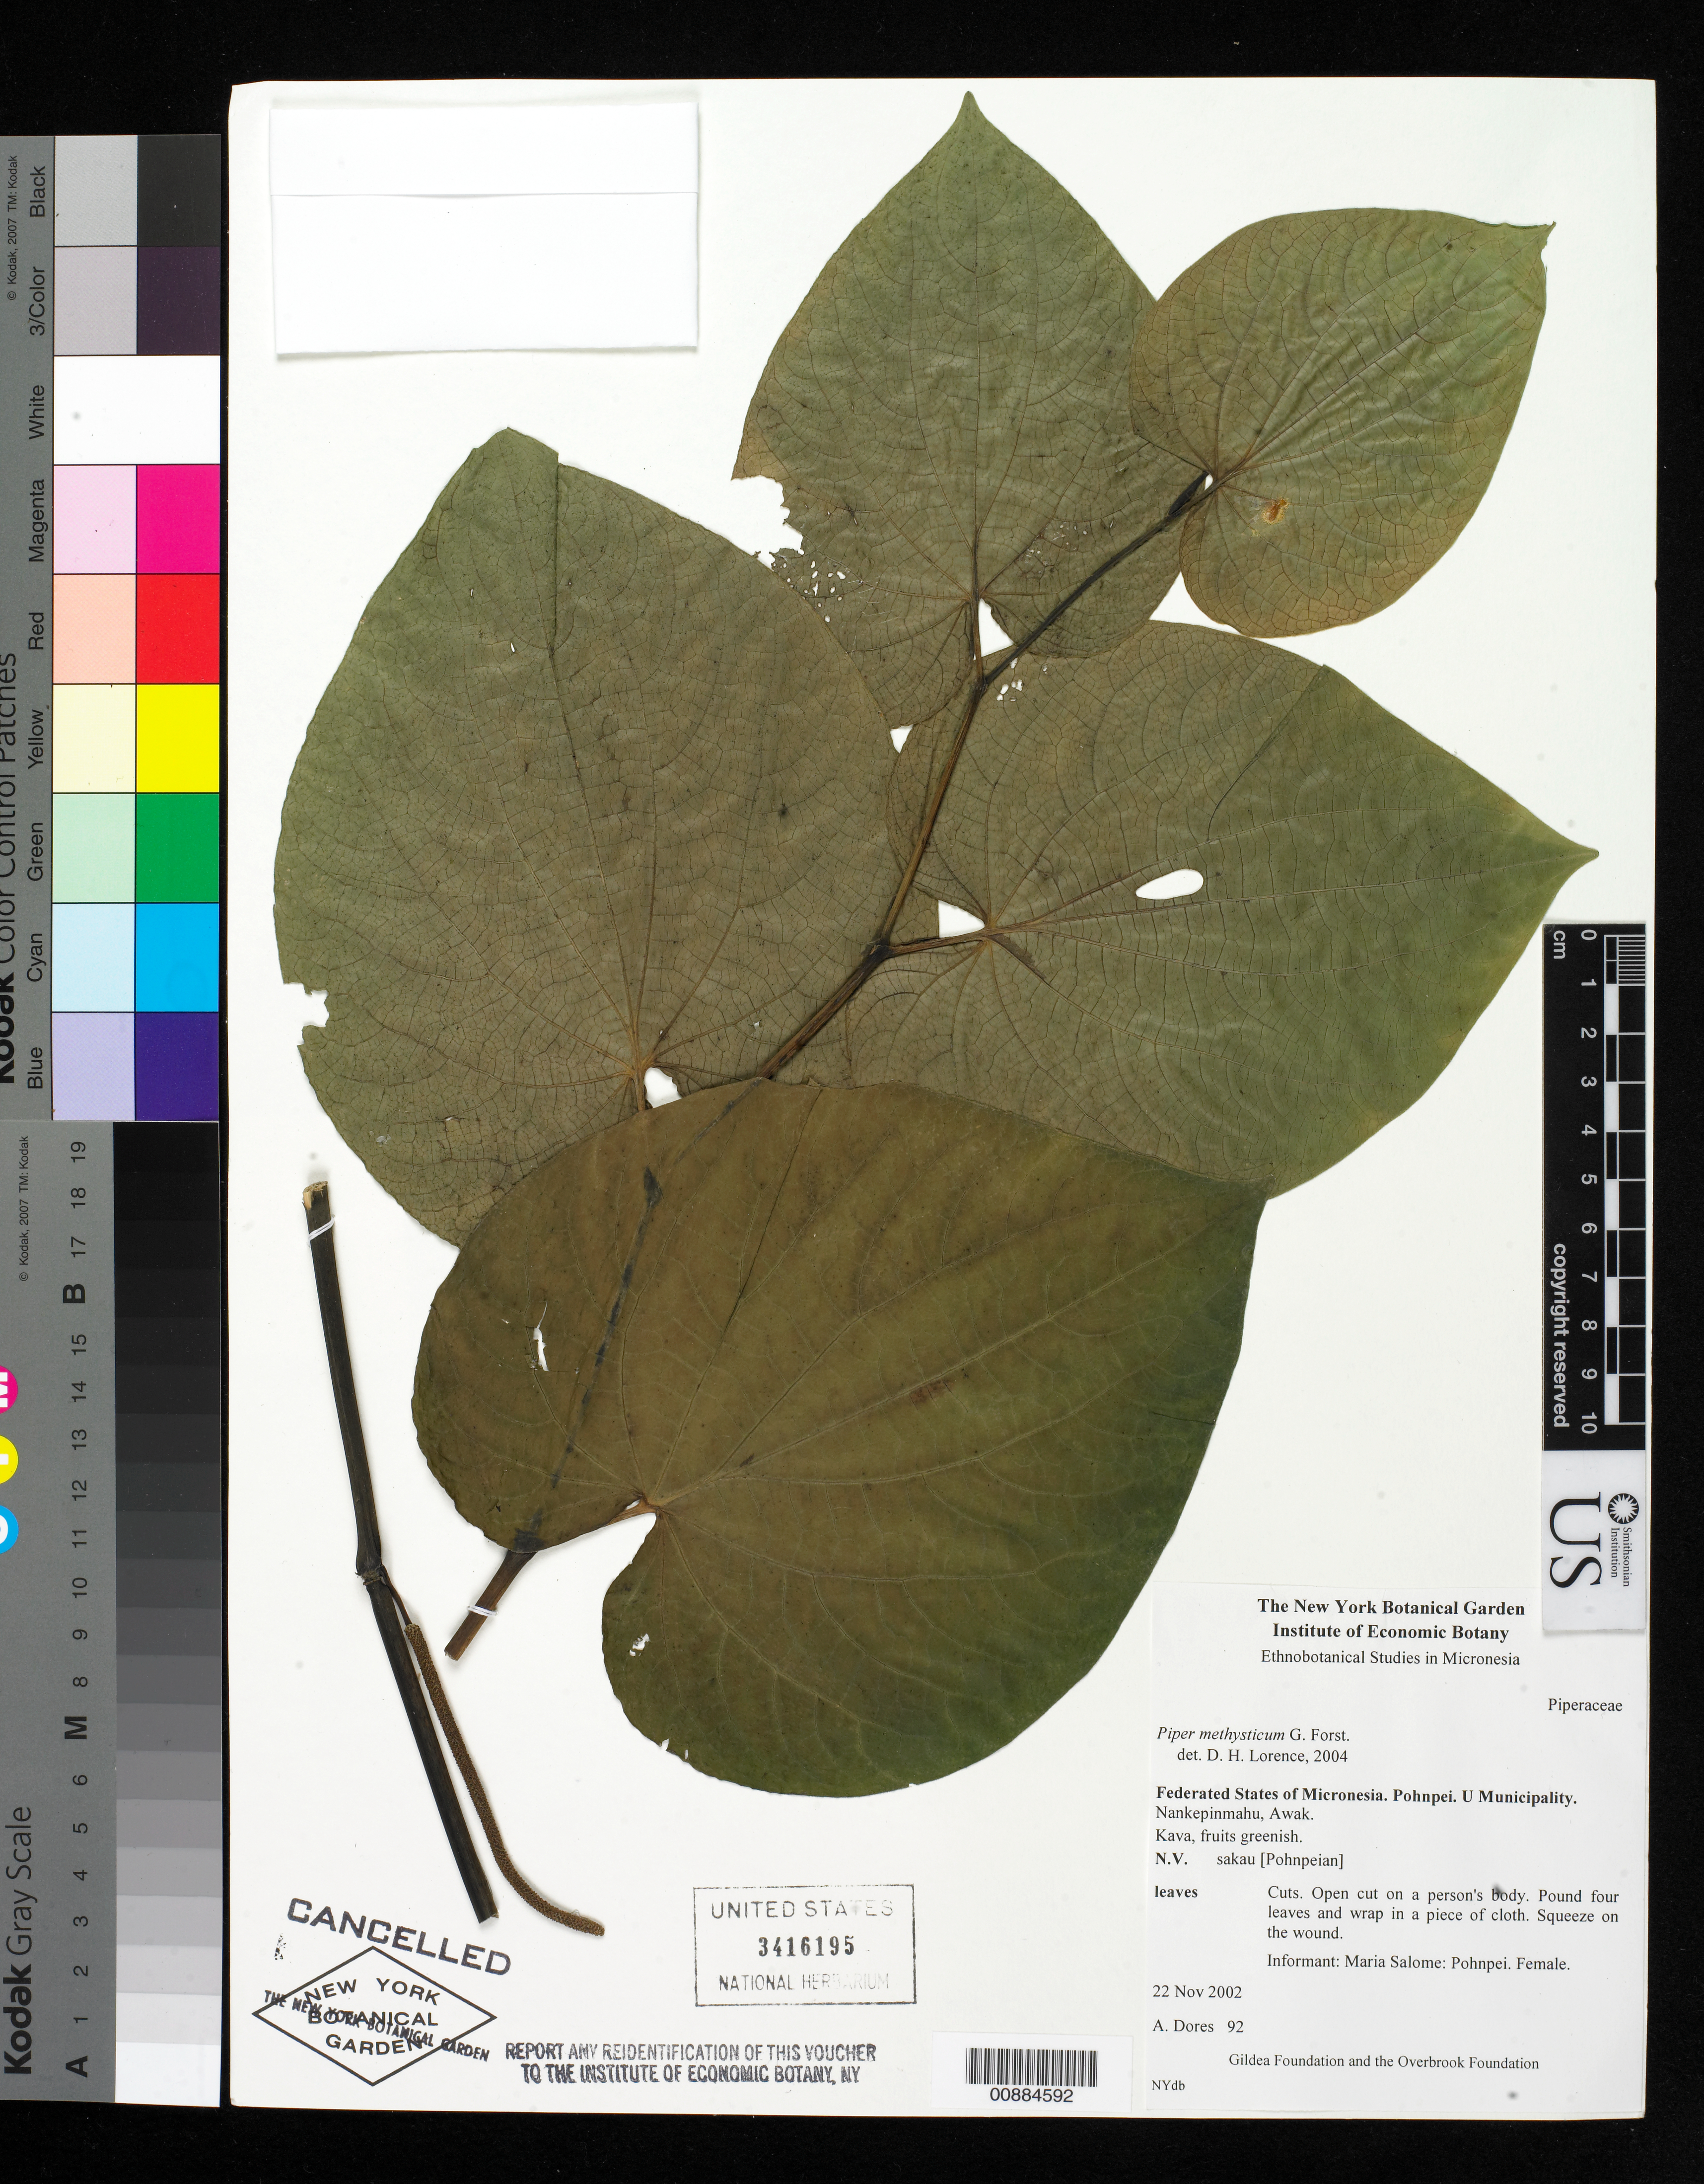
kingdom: Plantae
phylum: Tracheophyta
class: Magnoliopsida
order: Piperales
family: Piperaceae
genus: Piper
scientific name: Piper methysticum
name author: J.R. Forst. & G. Forst.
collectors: A. Dores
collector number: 92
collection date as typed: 22 Nov 2002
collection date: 2002-11-22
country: Micronesia, Federated States of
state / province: Pohnpei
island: Pohnpei [Ponape]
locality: U Municipality. Nankepinmahu, Awak.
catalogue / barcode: US 3416195